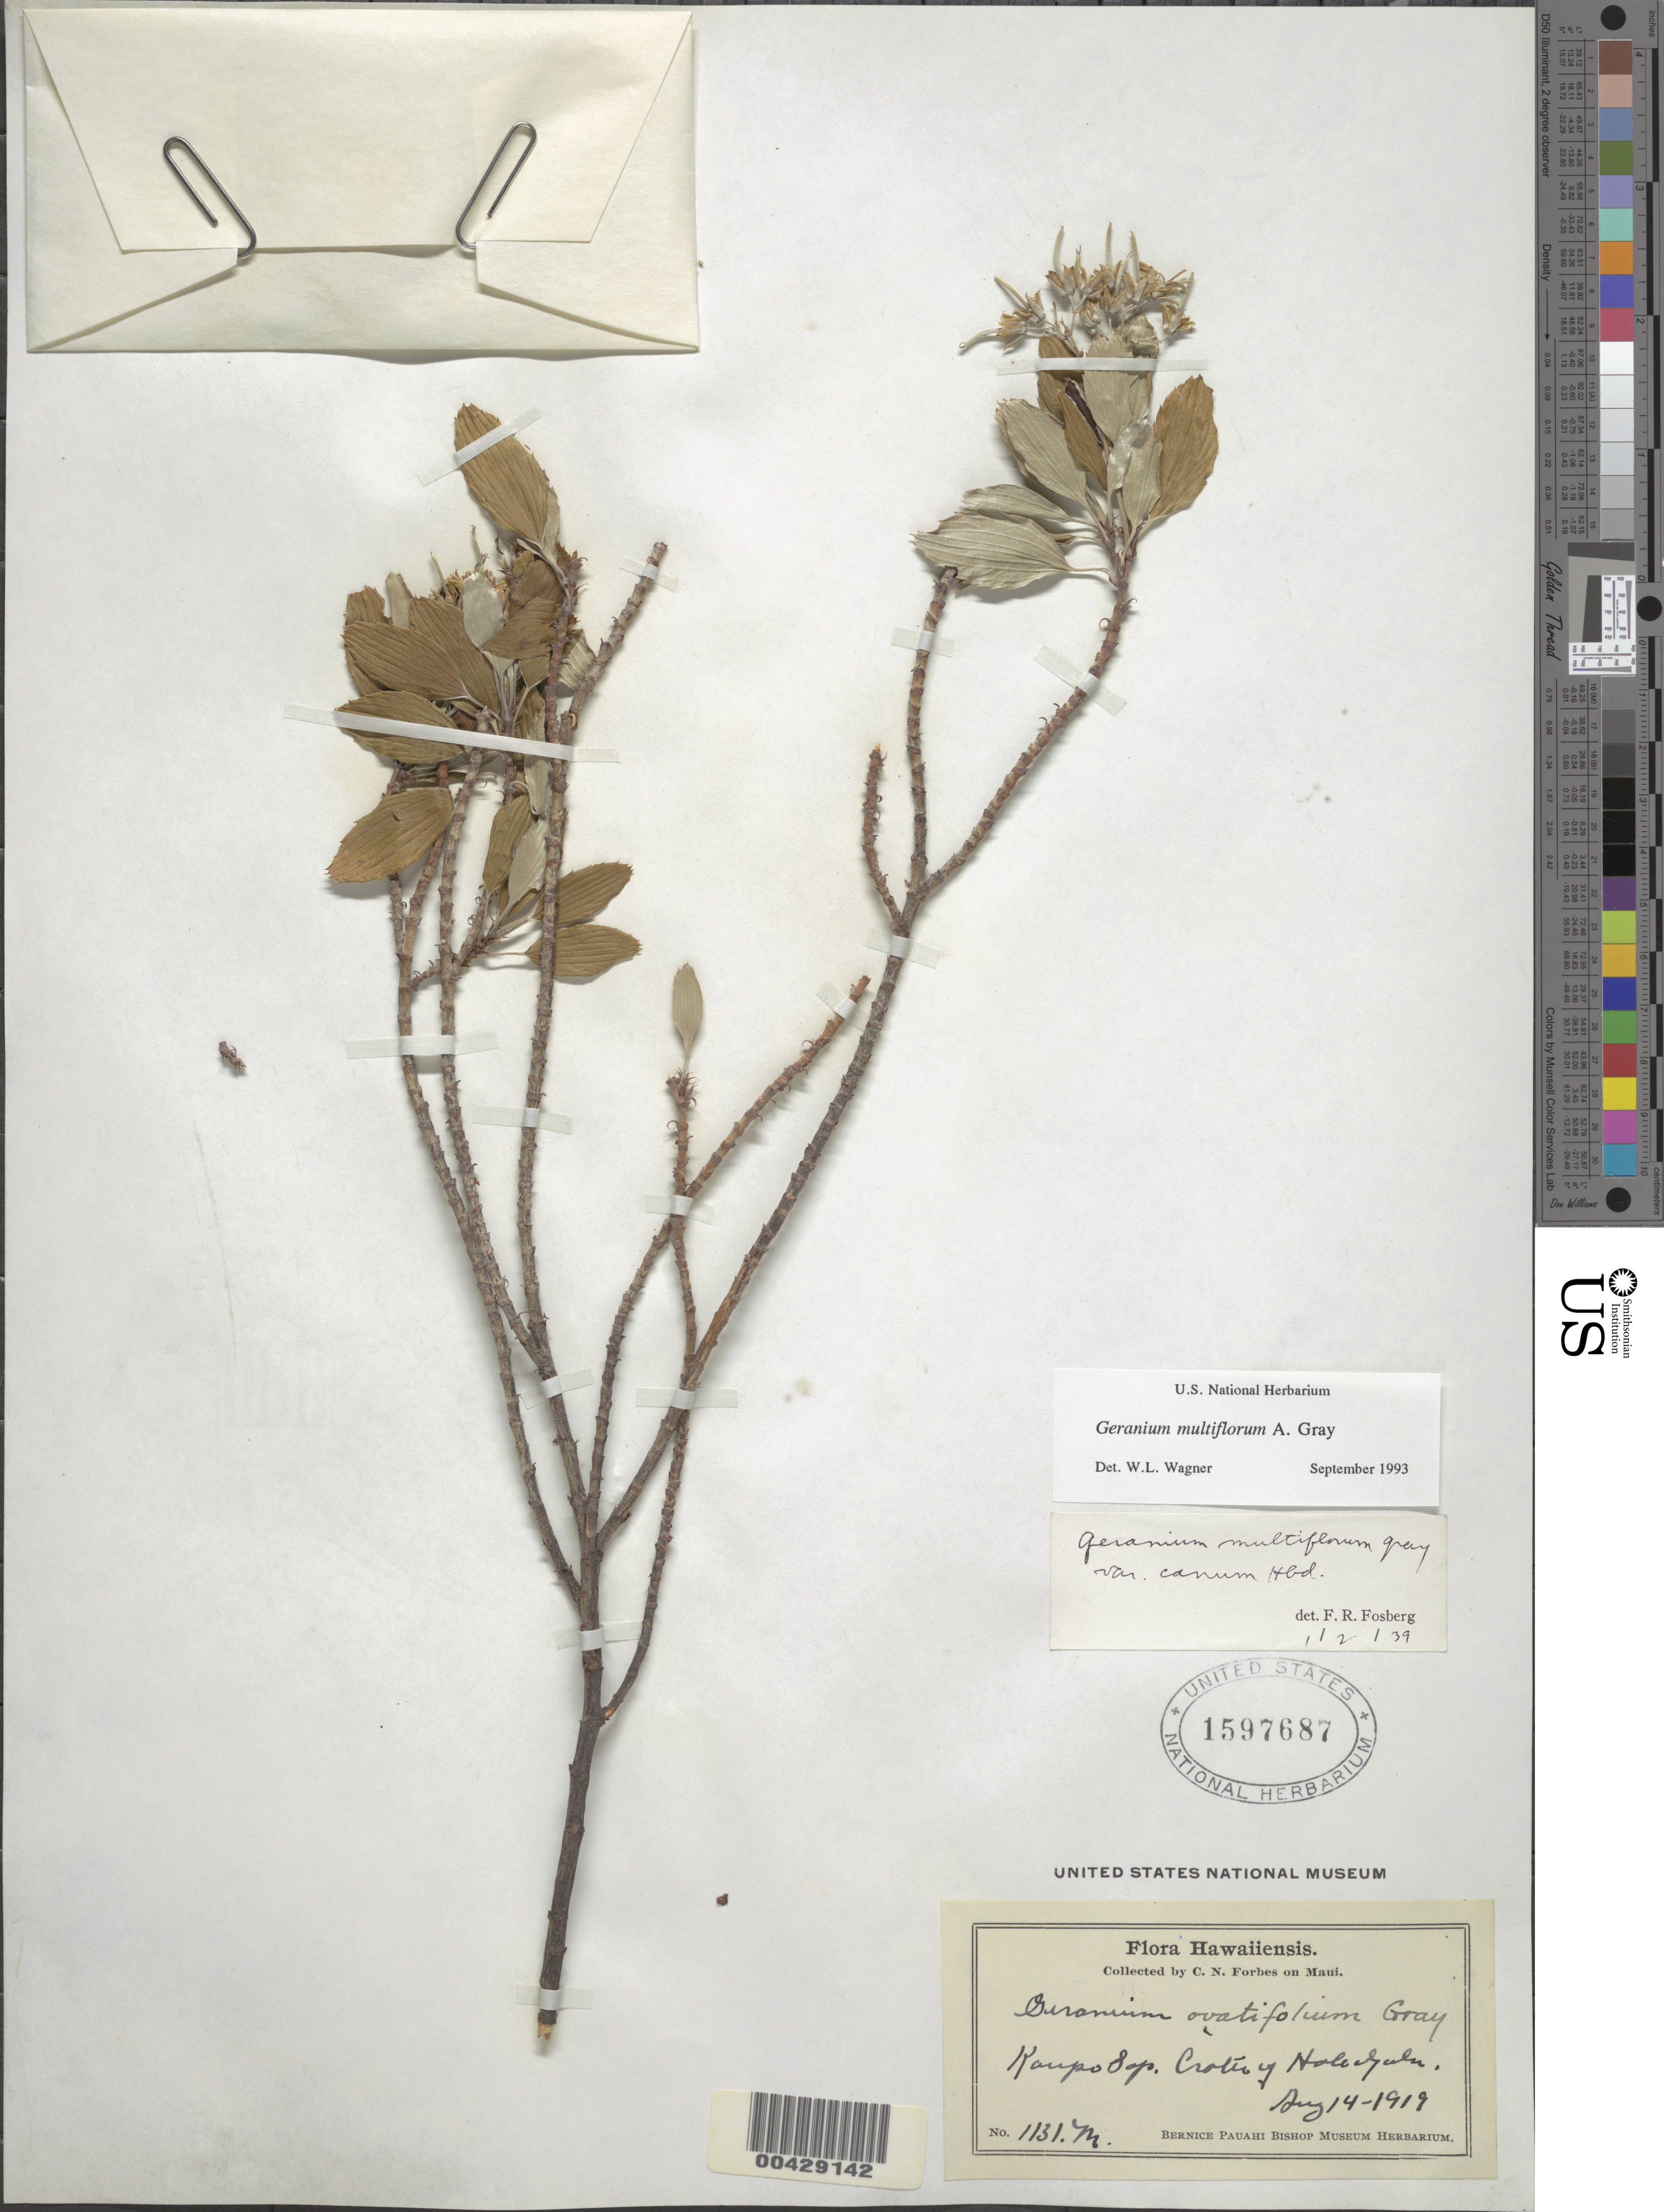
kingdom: Plantae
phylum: Tracheophyta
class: Magnoliopsida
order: Geraniales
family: Geraniaceae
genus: Geranium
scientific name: Geranium multiflorum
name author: A. Gray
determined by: Wagner, W. L., (BOT), Smithsonian Institution - National Museum of Natural History (UNITED STATES)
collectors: C. N. Forbes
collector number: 1131.M.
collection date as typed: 14 Aug 1919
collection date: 1919-08-14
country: United States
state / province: Hawaii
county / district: Maui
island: Maui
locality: Kaupo Gap, Crater of Haleakala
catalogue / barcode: US 1597687